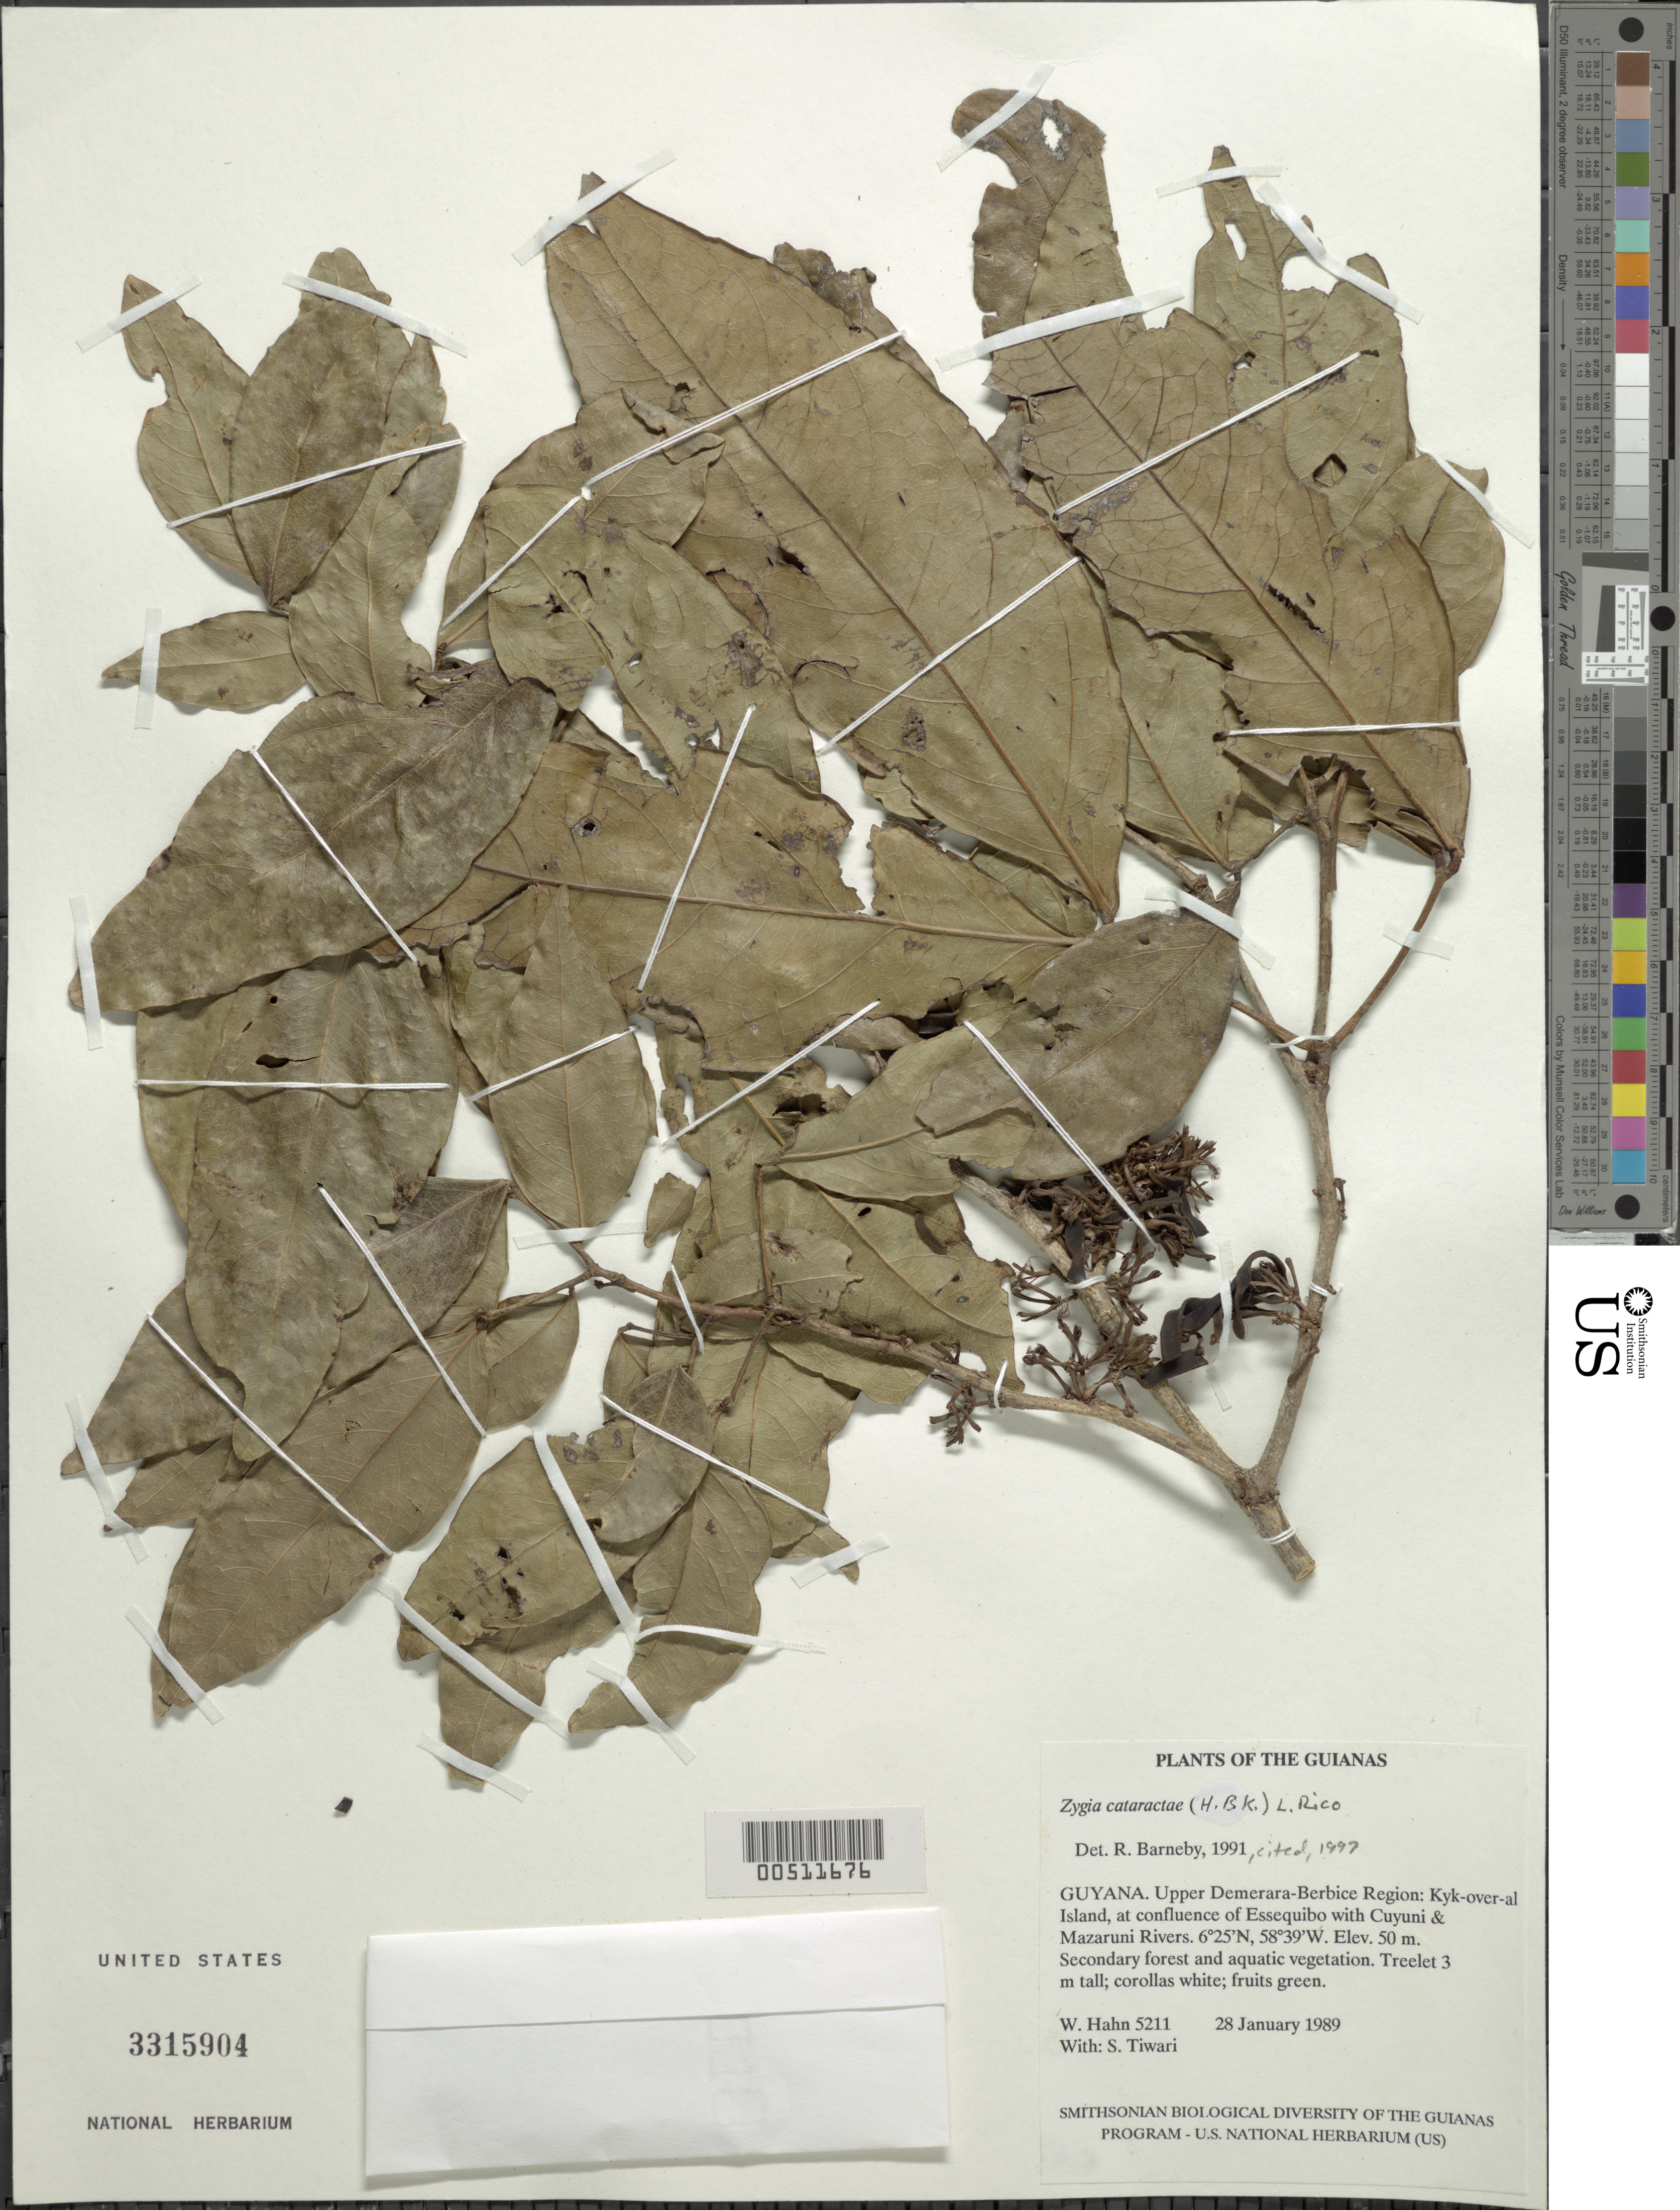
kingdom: Plantae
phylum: Tracheophyta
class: Magnoliopsida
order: Fabales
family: Fabaceae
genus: Zygia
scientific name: Zygia cataractae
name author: (Kunth) L. Rico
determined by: Barneby, Rupert C., (NY)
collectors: W. Hahn & S. Tiwari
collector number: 5211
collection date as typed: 28 January 1989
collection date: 1989-01-28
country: Guyana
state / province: U. Demerara-Berbice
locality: Kyk-over-al Island, at confluence of Essequibo with Cuyuni & Mazaruni Rivers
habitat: Secondary forest and aquatic vegetation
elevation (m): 50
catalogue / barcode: US 3315904